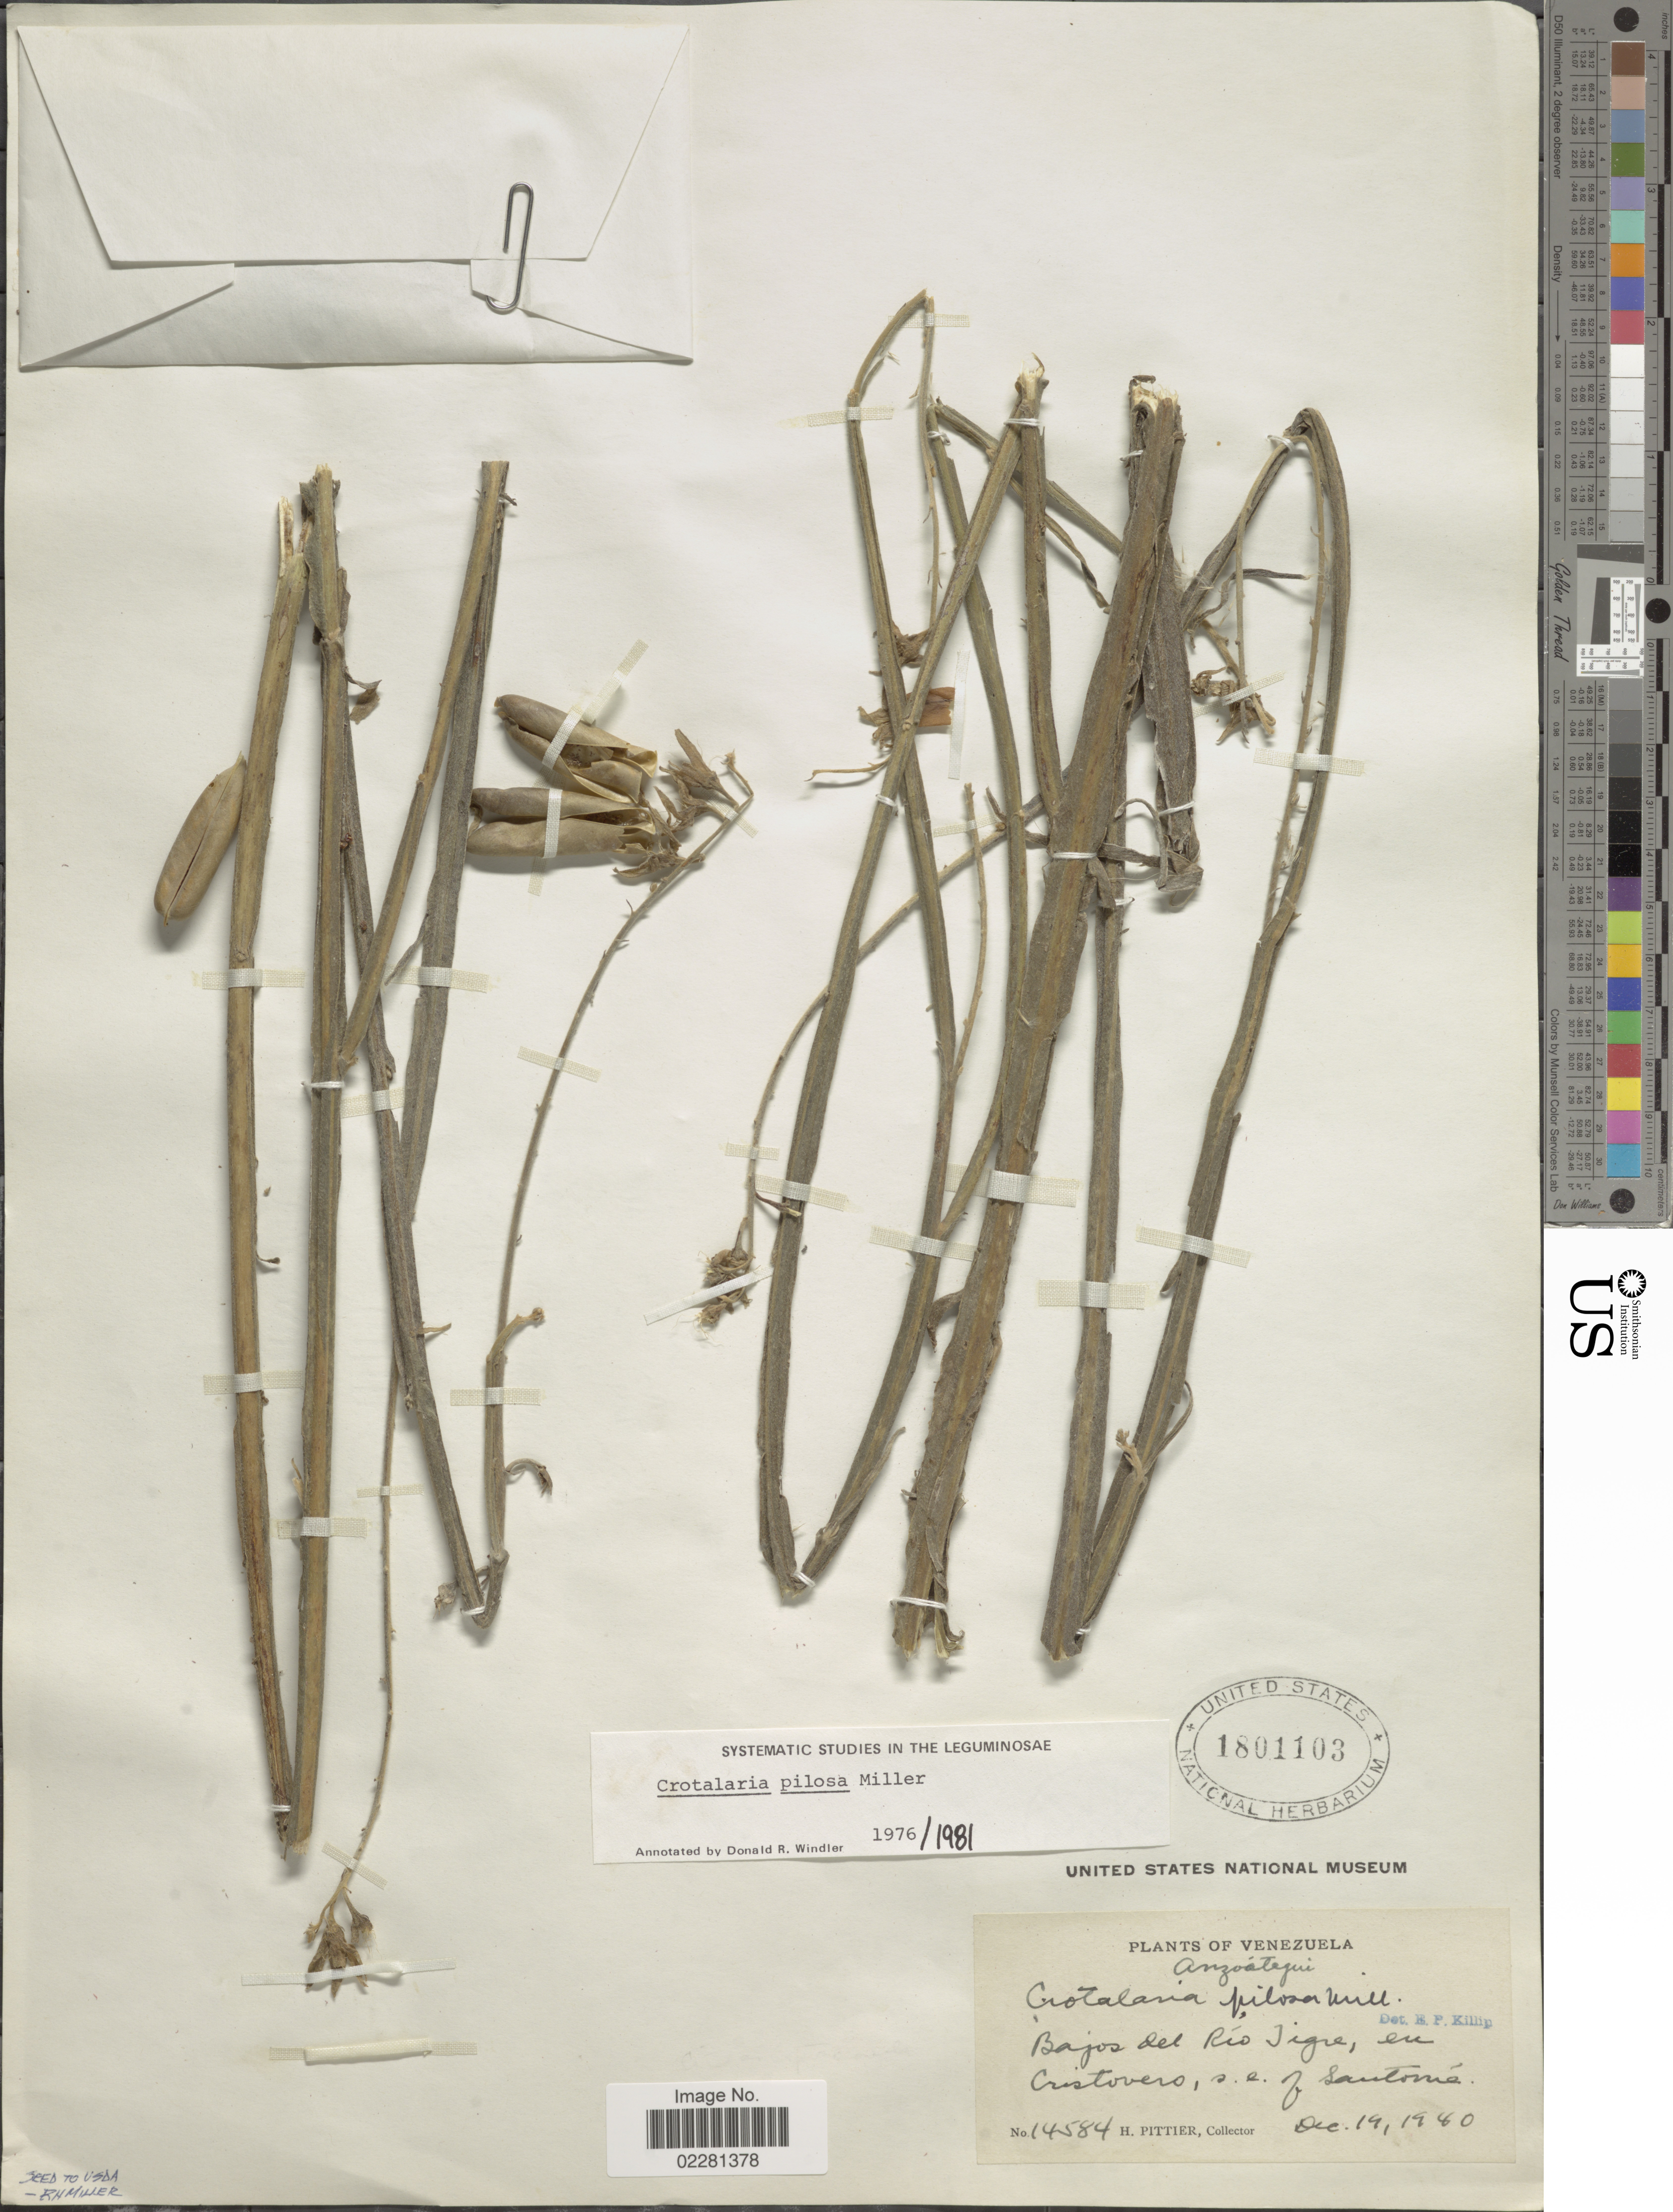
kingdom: Plantae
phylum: Tracheophyta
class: Magnoliopsida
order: Fabales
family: Fabaceae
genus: Crotalaria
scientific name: Crotalaria pilosa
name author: Mill.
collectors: H. F. Pittier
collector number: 14584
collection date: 1980-12-19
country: Venezuela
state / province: Anzoategui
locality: Bajos del Rio Tigre, en Cristovero, s. e. of Santonia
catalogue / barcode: US 1801103